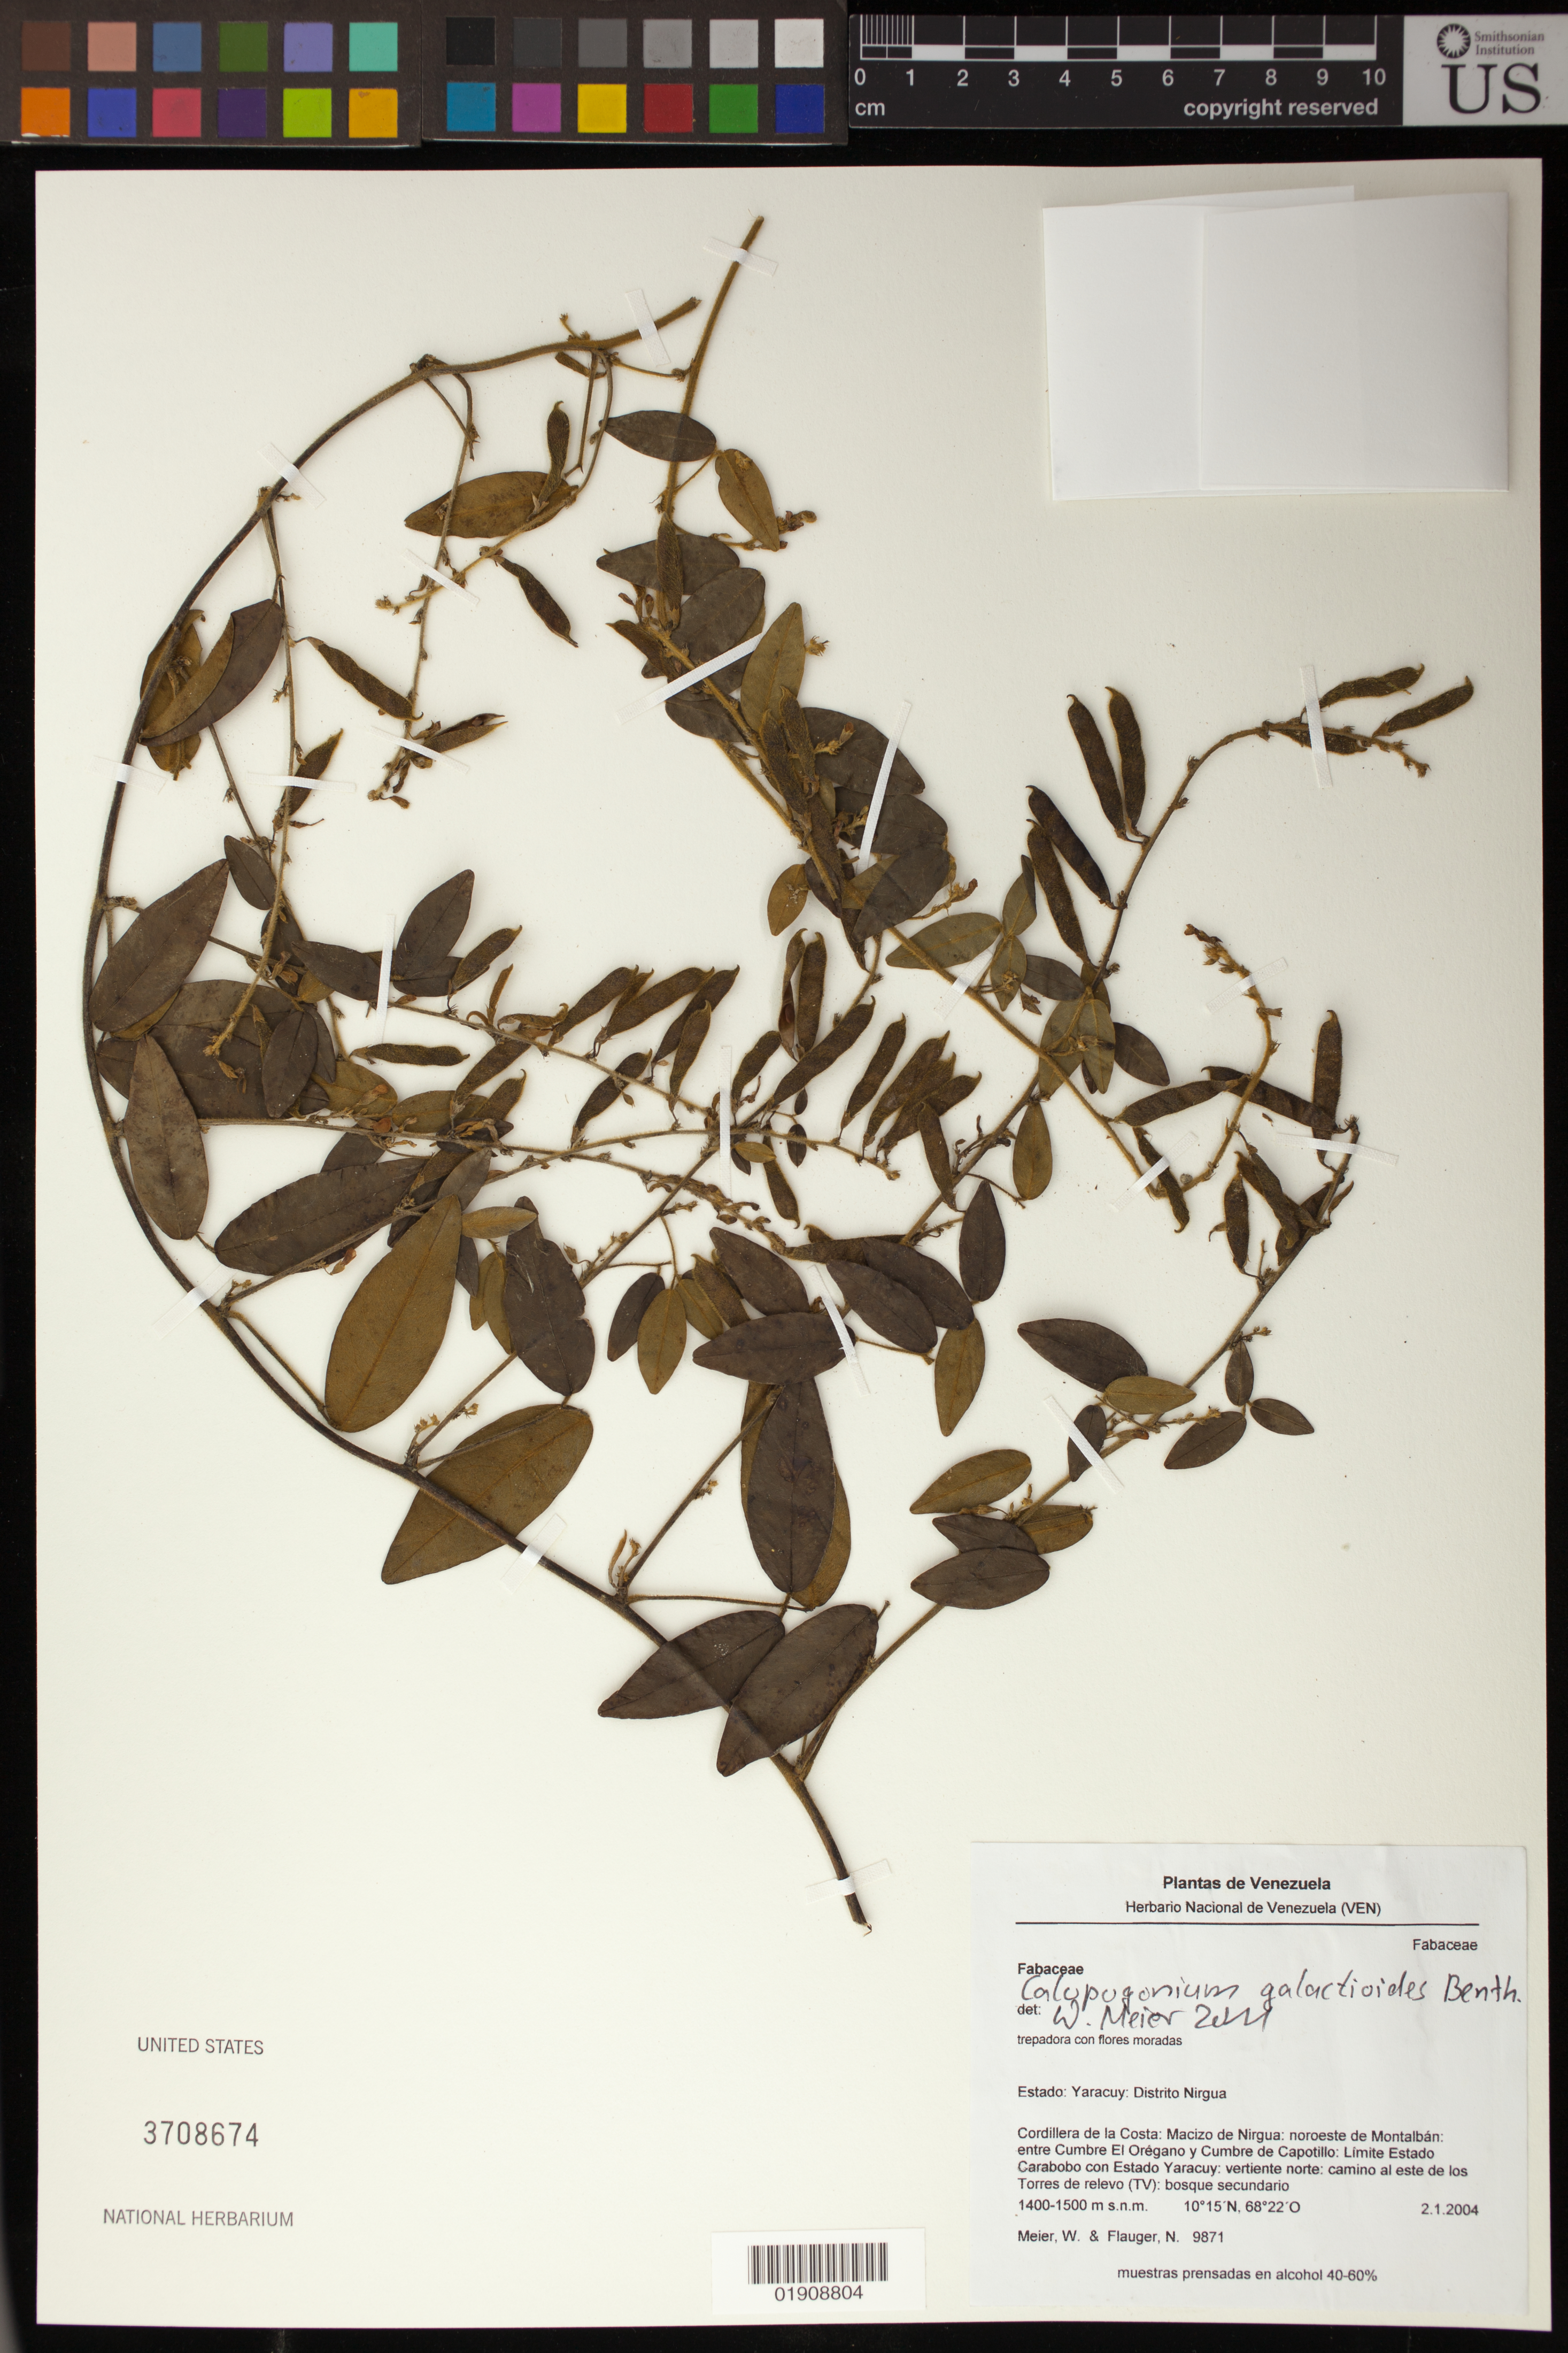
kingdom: Plantae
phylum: Tracheophyta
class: Magnoliopsida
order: Fabales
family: Fabaceae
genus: Calopogonium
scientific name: Calopogonium galactioides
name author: (Kunth) Hemsl.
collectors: W. Meier & N. Flauger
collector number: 9871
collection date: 2004-01-02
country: Venezuela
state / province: Yaracuy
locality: Distrito Nirgua, Cordillera de la Costa: Macizo de Nirgua: noroeste de Montalbán entre Cumbre El Orégano y Cumbre de Capotillo: Limite Estado Carabobo con estado Yaracuy: vertiente norte: camino al oeste de los Torres de relevo (TV)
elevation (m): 1380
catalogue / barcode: US 3708674